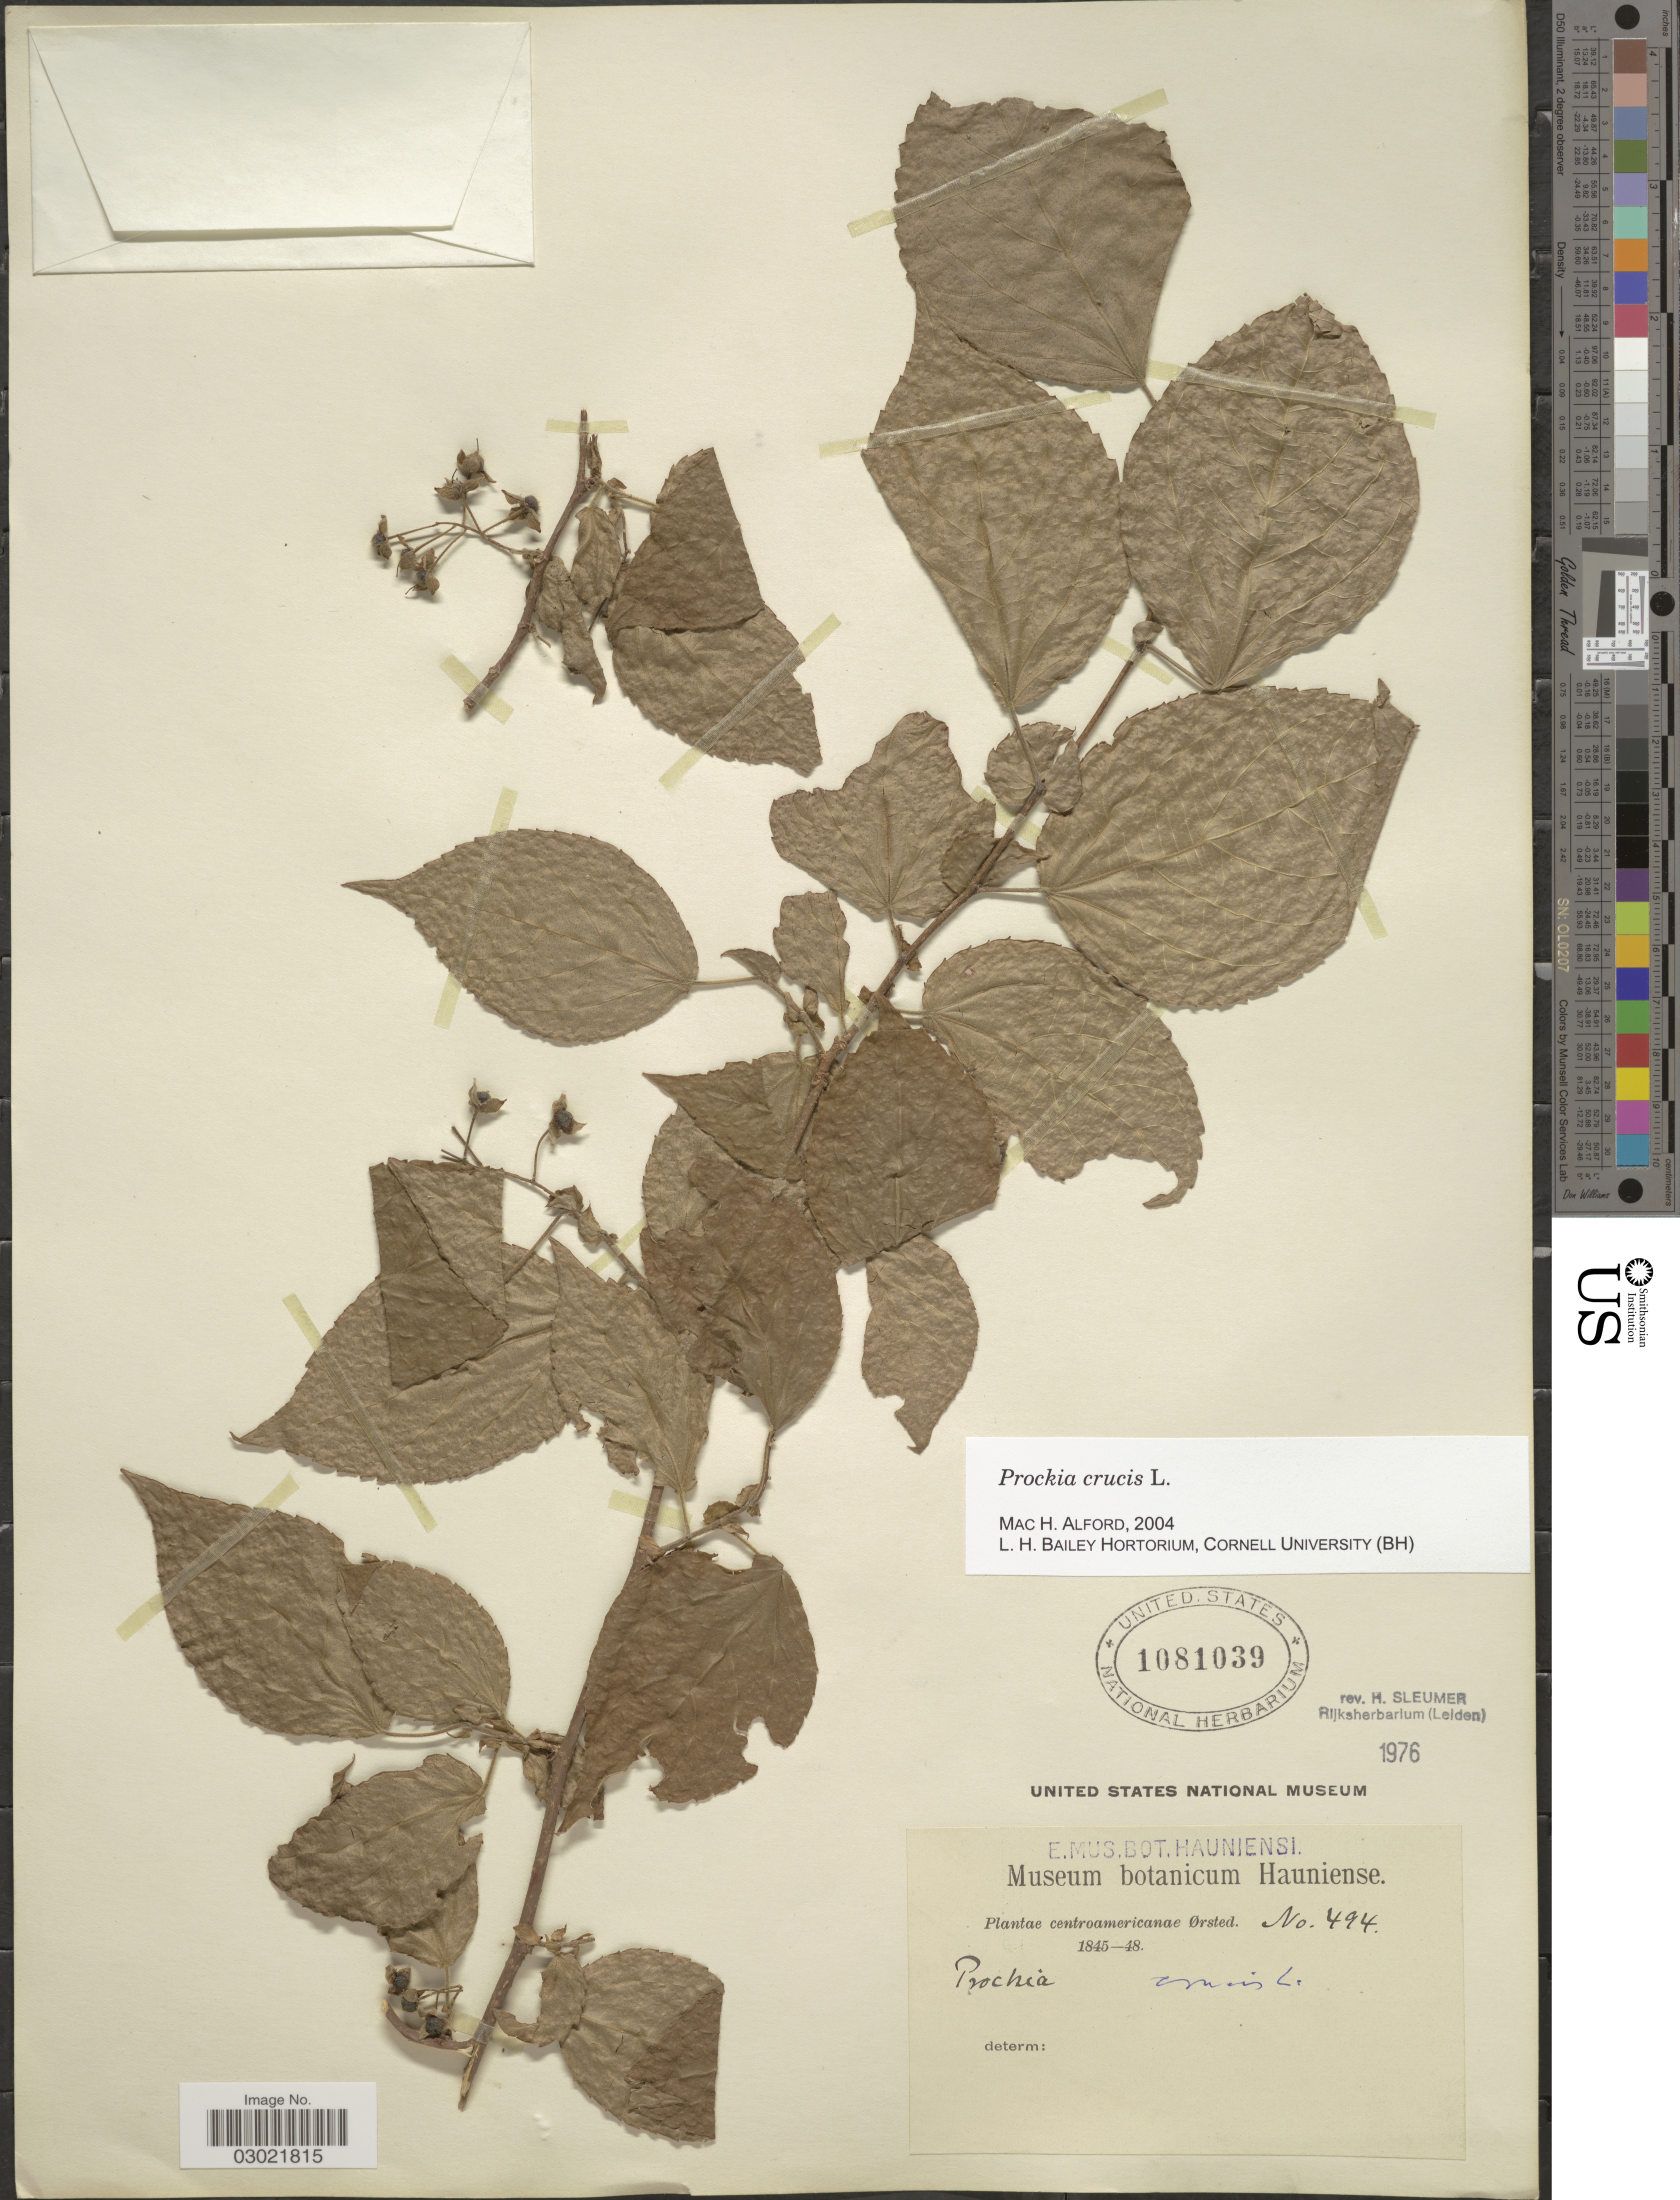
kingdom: Plantae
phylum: Tracheophyta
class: Magnoliopsida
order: Malpighiales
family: Salicaceae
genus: Prockia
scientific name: Prockia crucis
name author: P. Browne ex L.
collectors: Ørsted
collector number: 494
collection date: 1845/1848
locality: Centroamericanae.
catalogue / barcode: US 1081039